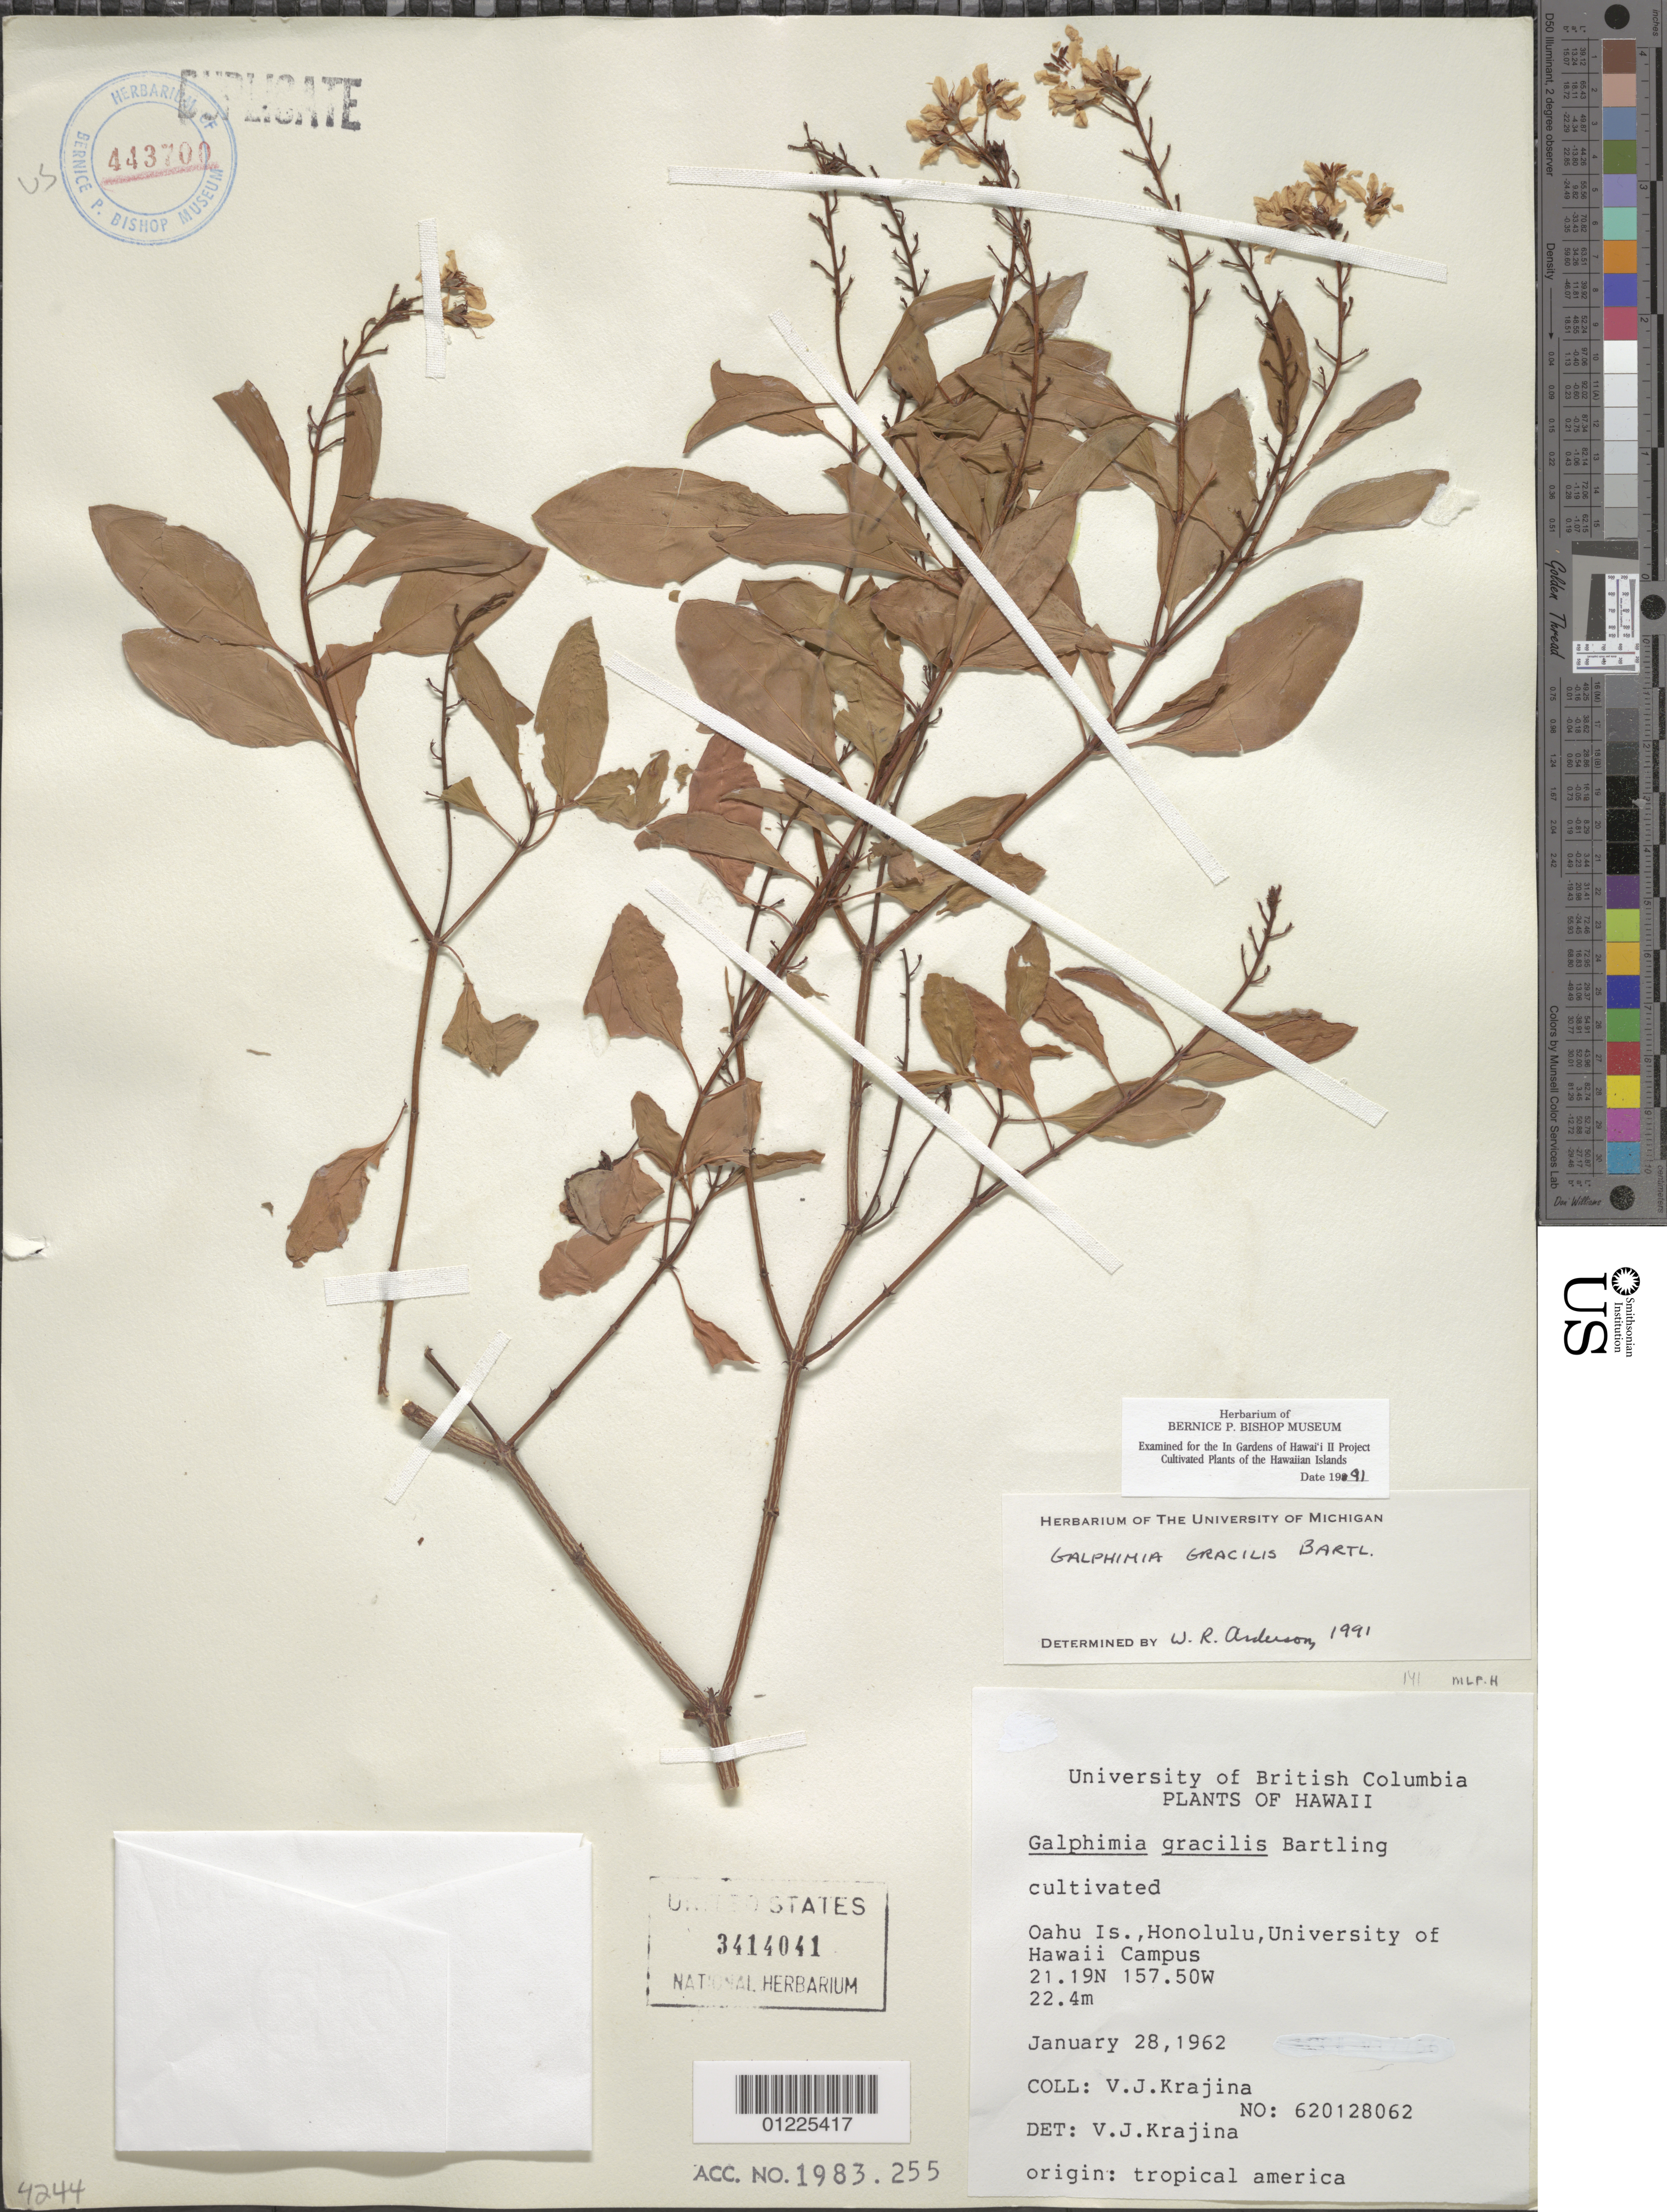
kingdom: Plantae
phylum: Tracheophyta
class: Magnoliopsida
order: Malpighiales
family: Malpighiaceae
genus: Galphimia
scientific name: Galphimia gracilis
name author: Bartl.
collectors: V. Krajina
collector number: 620128062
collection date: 1962-01-28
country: United States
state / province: Hawaii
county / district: Honolulu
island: Oahu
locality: Campus of University of Hawaii, Honolulu.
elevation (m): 22.4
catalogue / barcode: US 3414041